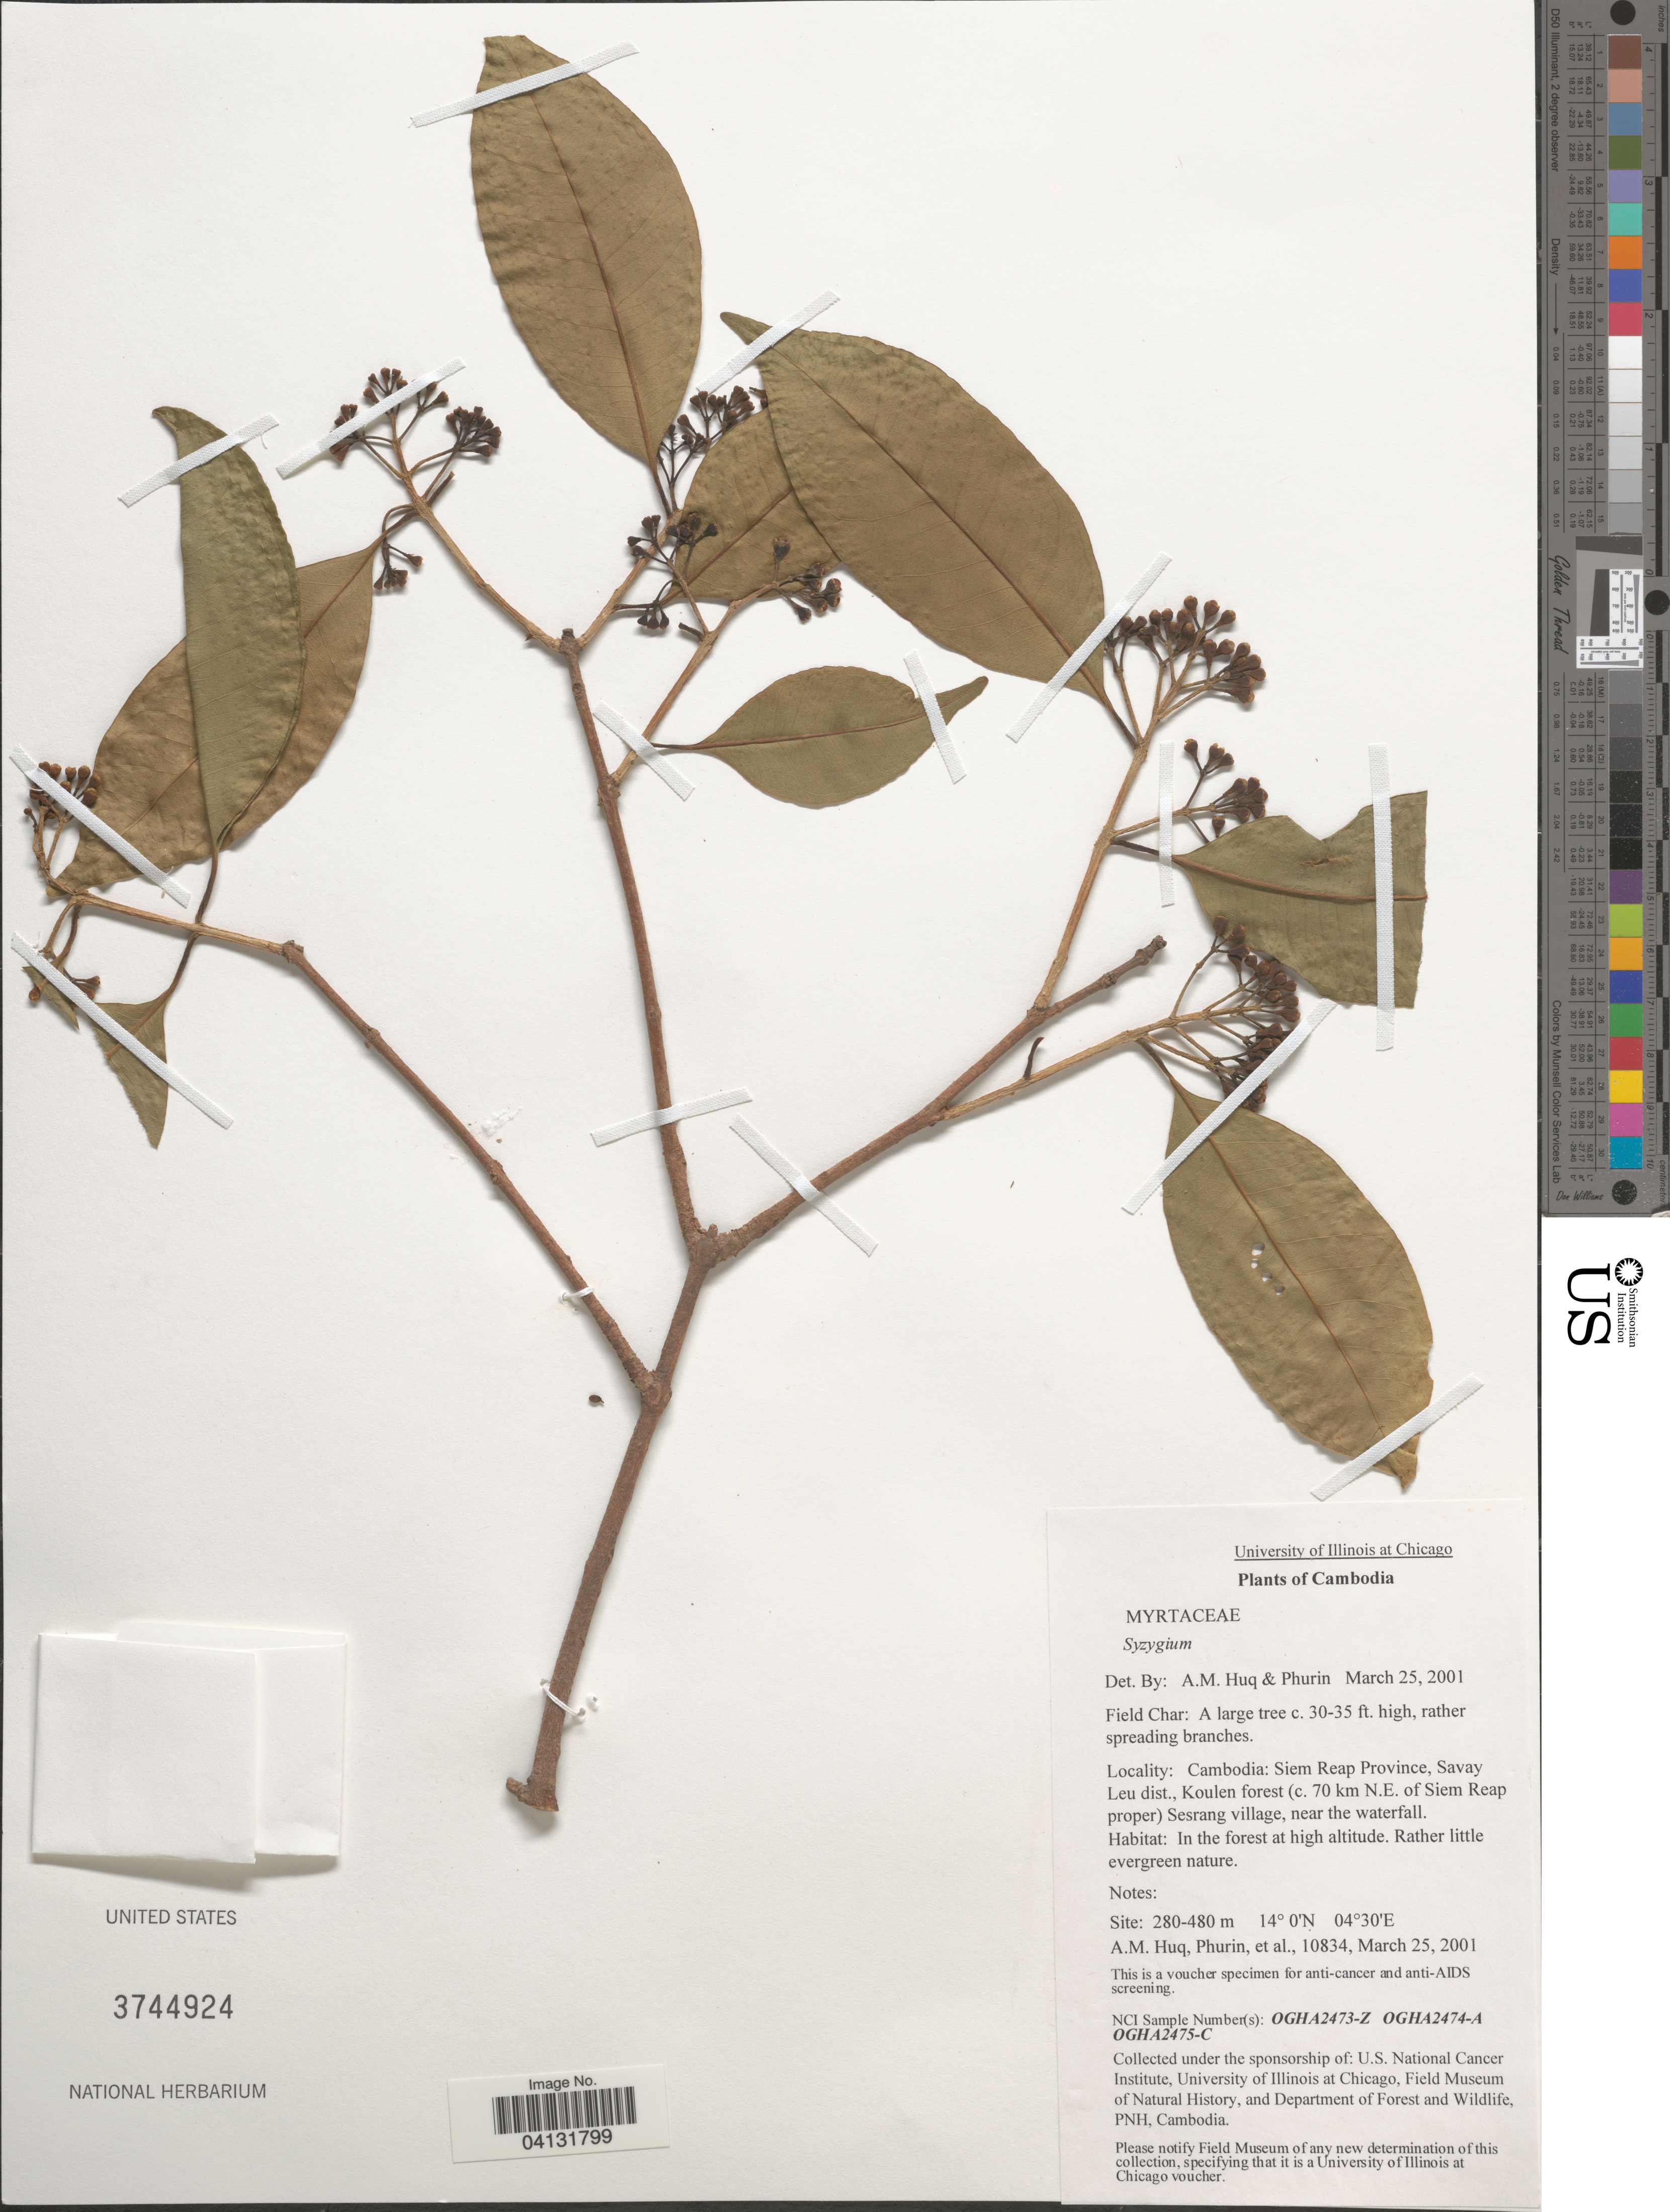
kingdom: Plantae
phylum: Tracheophyta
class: Magnoliopsida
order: Myrtales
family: Myrtaceae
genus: Syzygium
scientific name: Syzygium sp.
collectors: A. M. Huq, -. Phurin & et al.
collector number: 10834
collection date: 2001-03-25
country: Cambodia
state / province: Siĕm Réab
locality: Siem Reap Province, Savay Leu dist., Koulen forest (c. 70 km N.E. of Siem Reap proper) Sesrang village, near the waterfall.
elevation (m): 280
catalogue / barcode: US 3744924